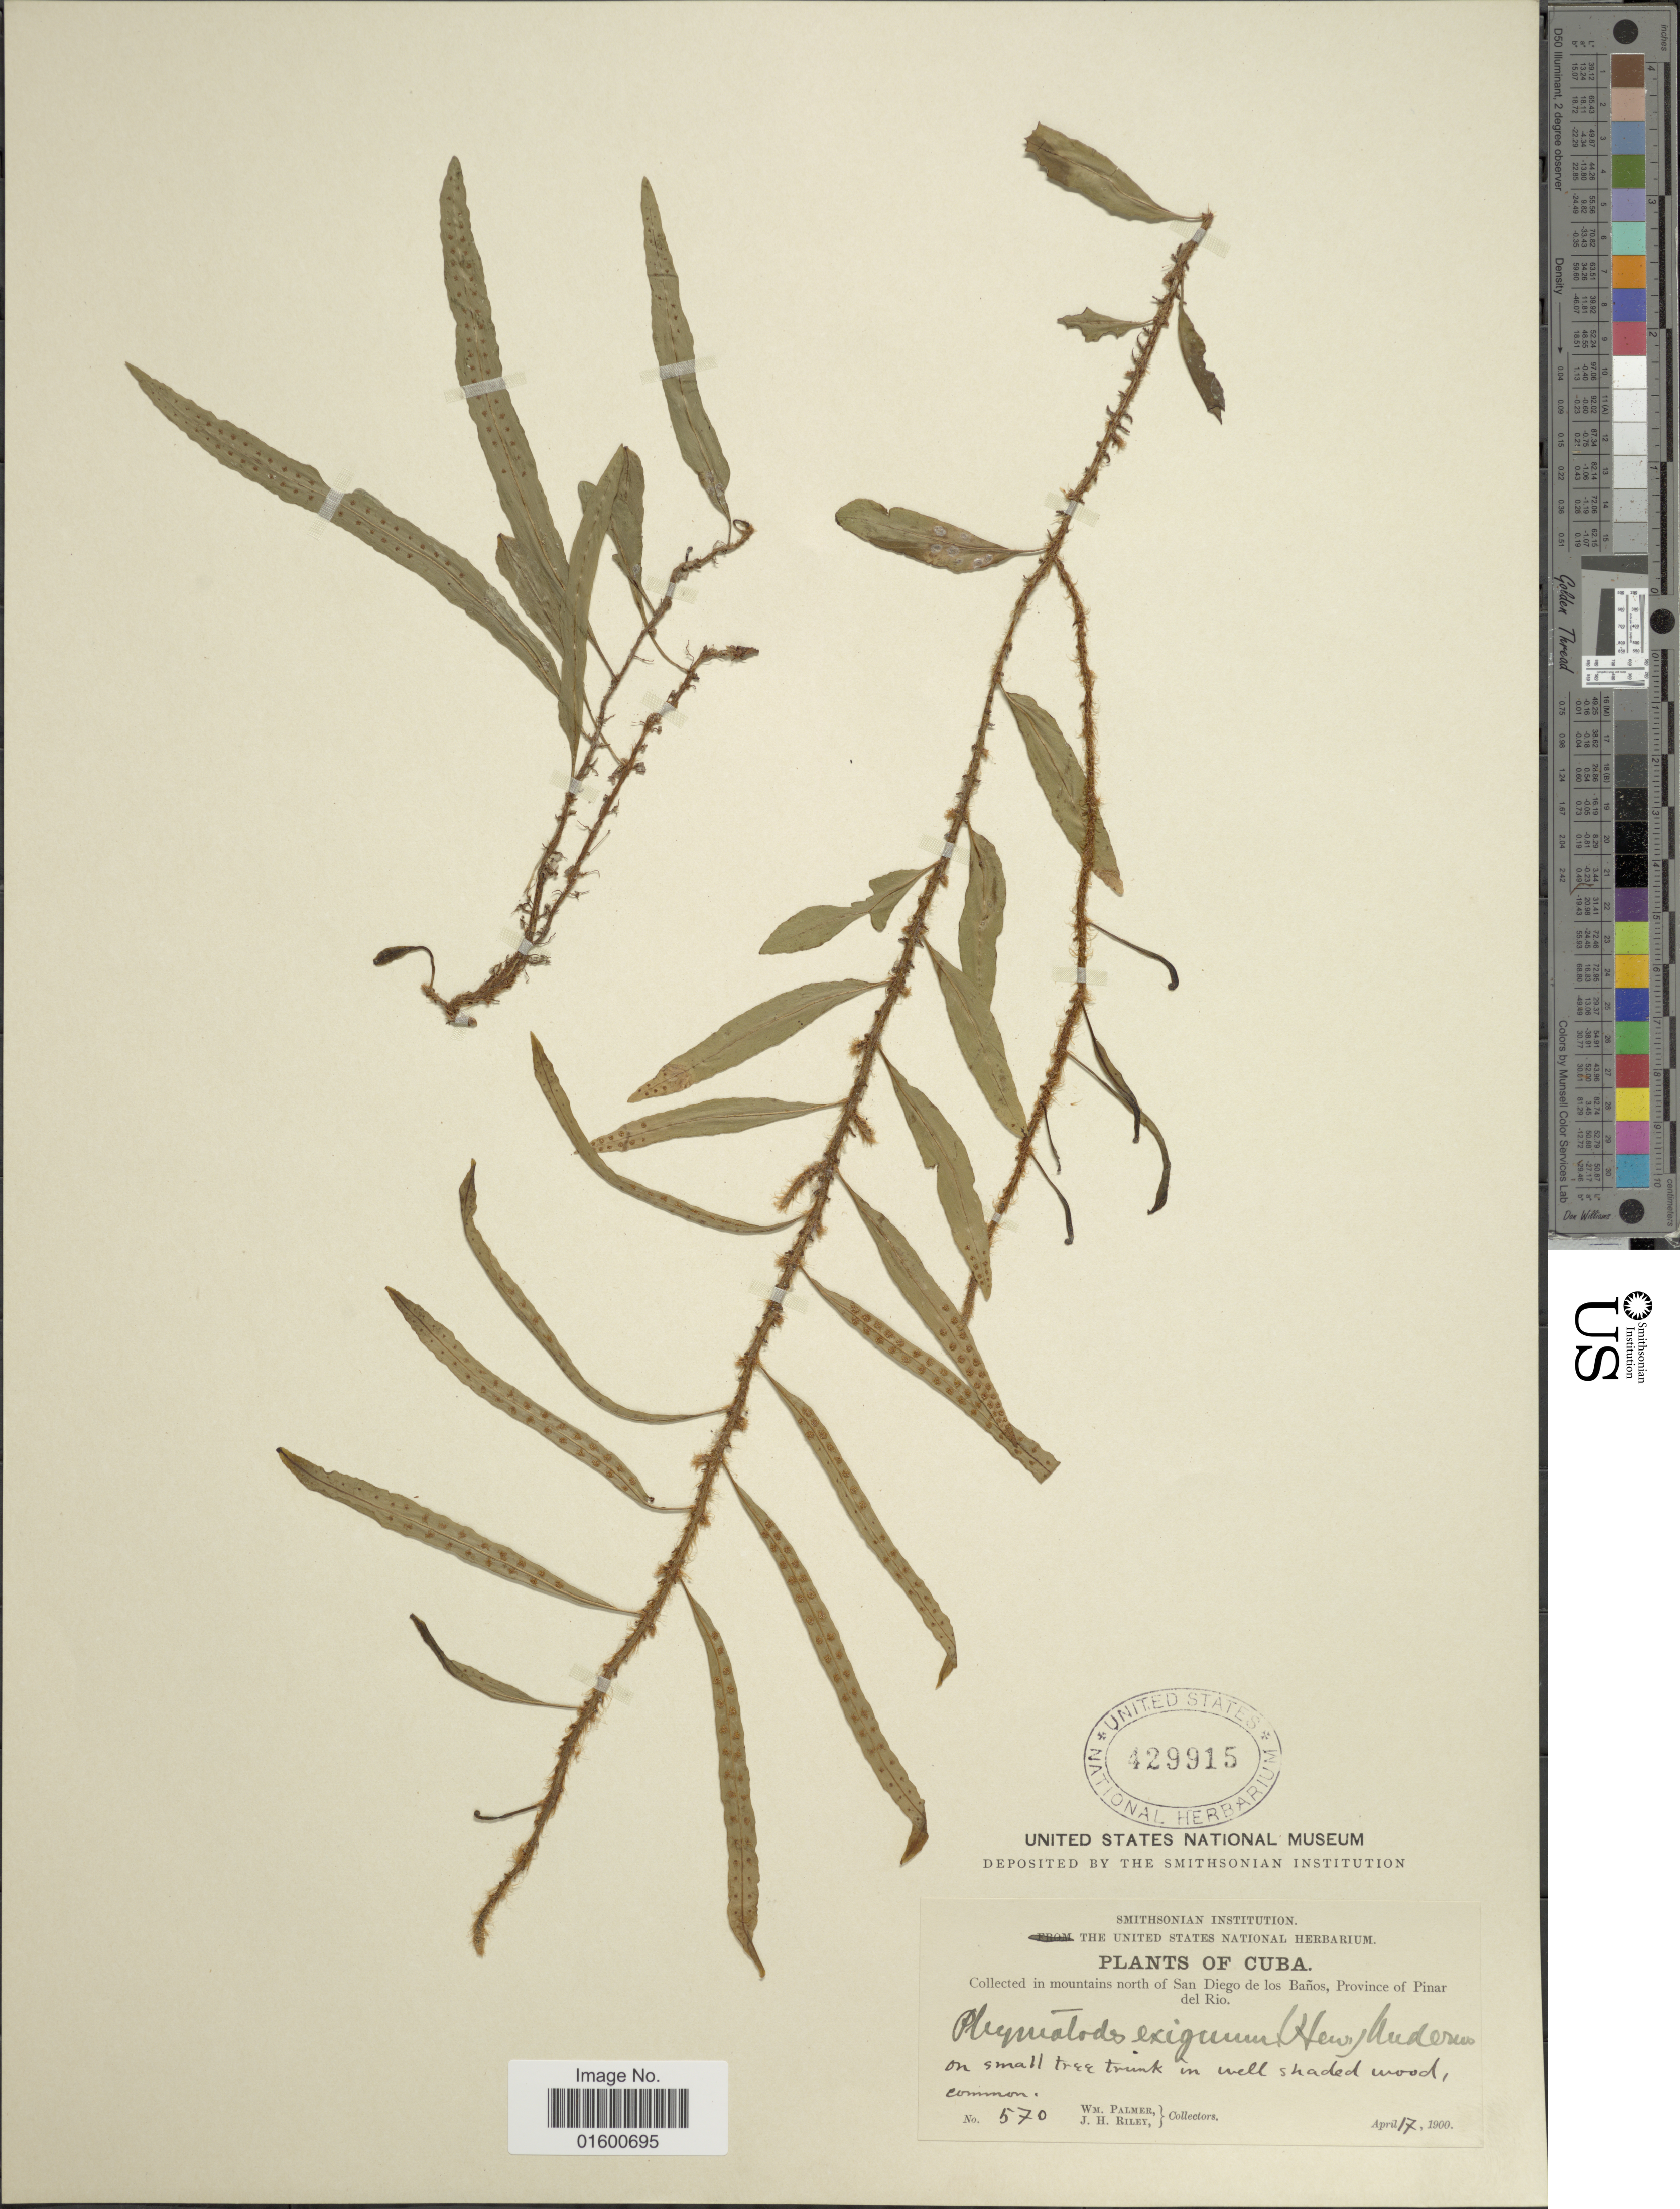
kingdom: Plantae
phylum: Tracheophyta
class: Polypodiopsida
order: Polypodiales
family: Polypodiaceae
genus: Microgramma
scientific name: Microgramma heterophylla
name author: (L.) Wherry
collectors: W. Palmer & J. H. Riley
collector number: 570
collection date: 1900-04-17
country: Cuba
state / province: Pinar del Río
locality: Mountains north of San Diego de los Banos, Province of Pinar del Rio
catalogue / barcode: US 429915